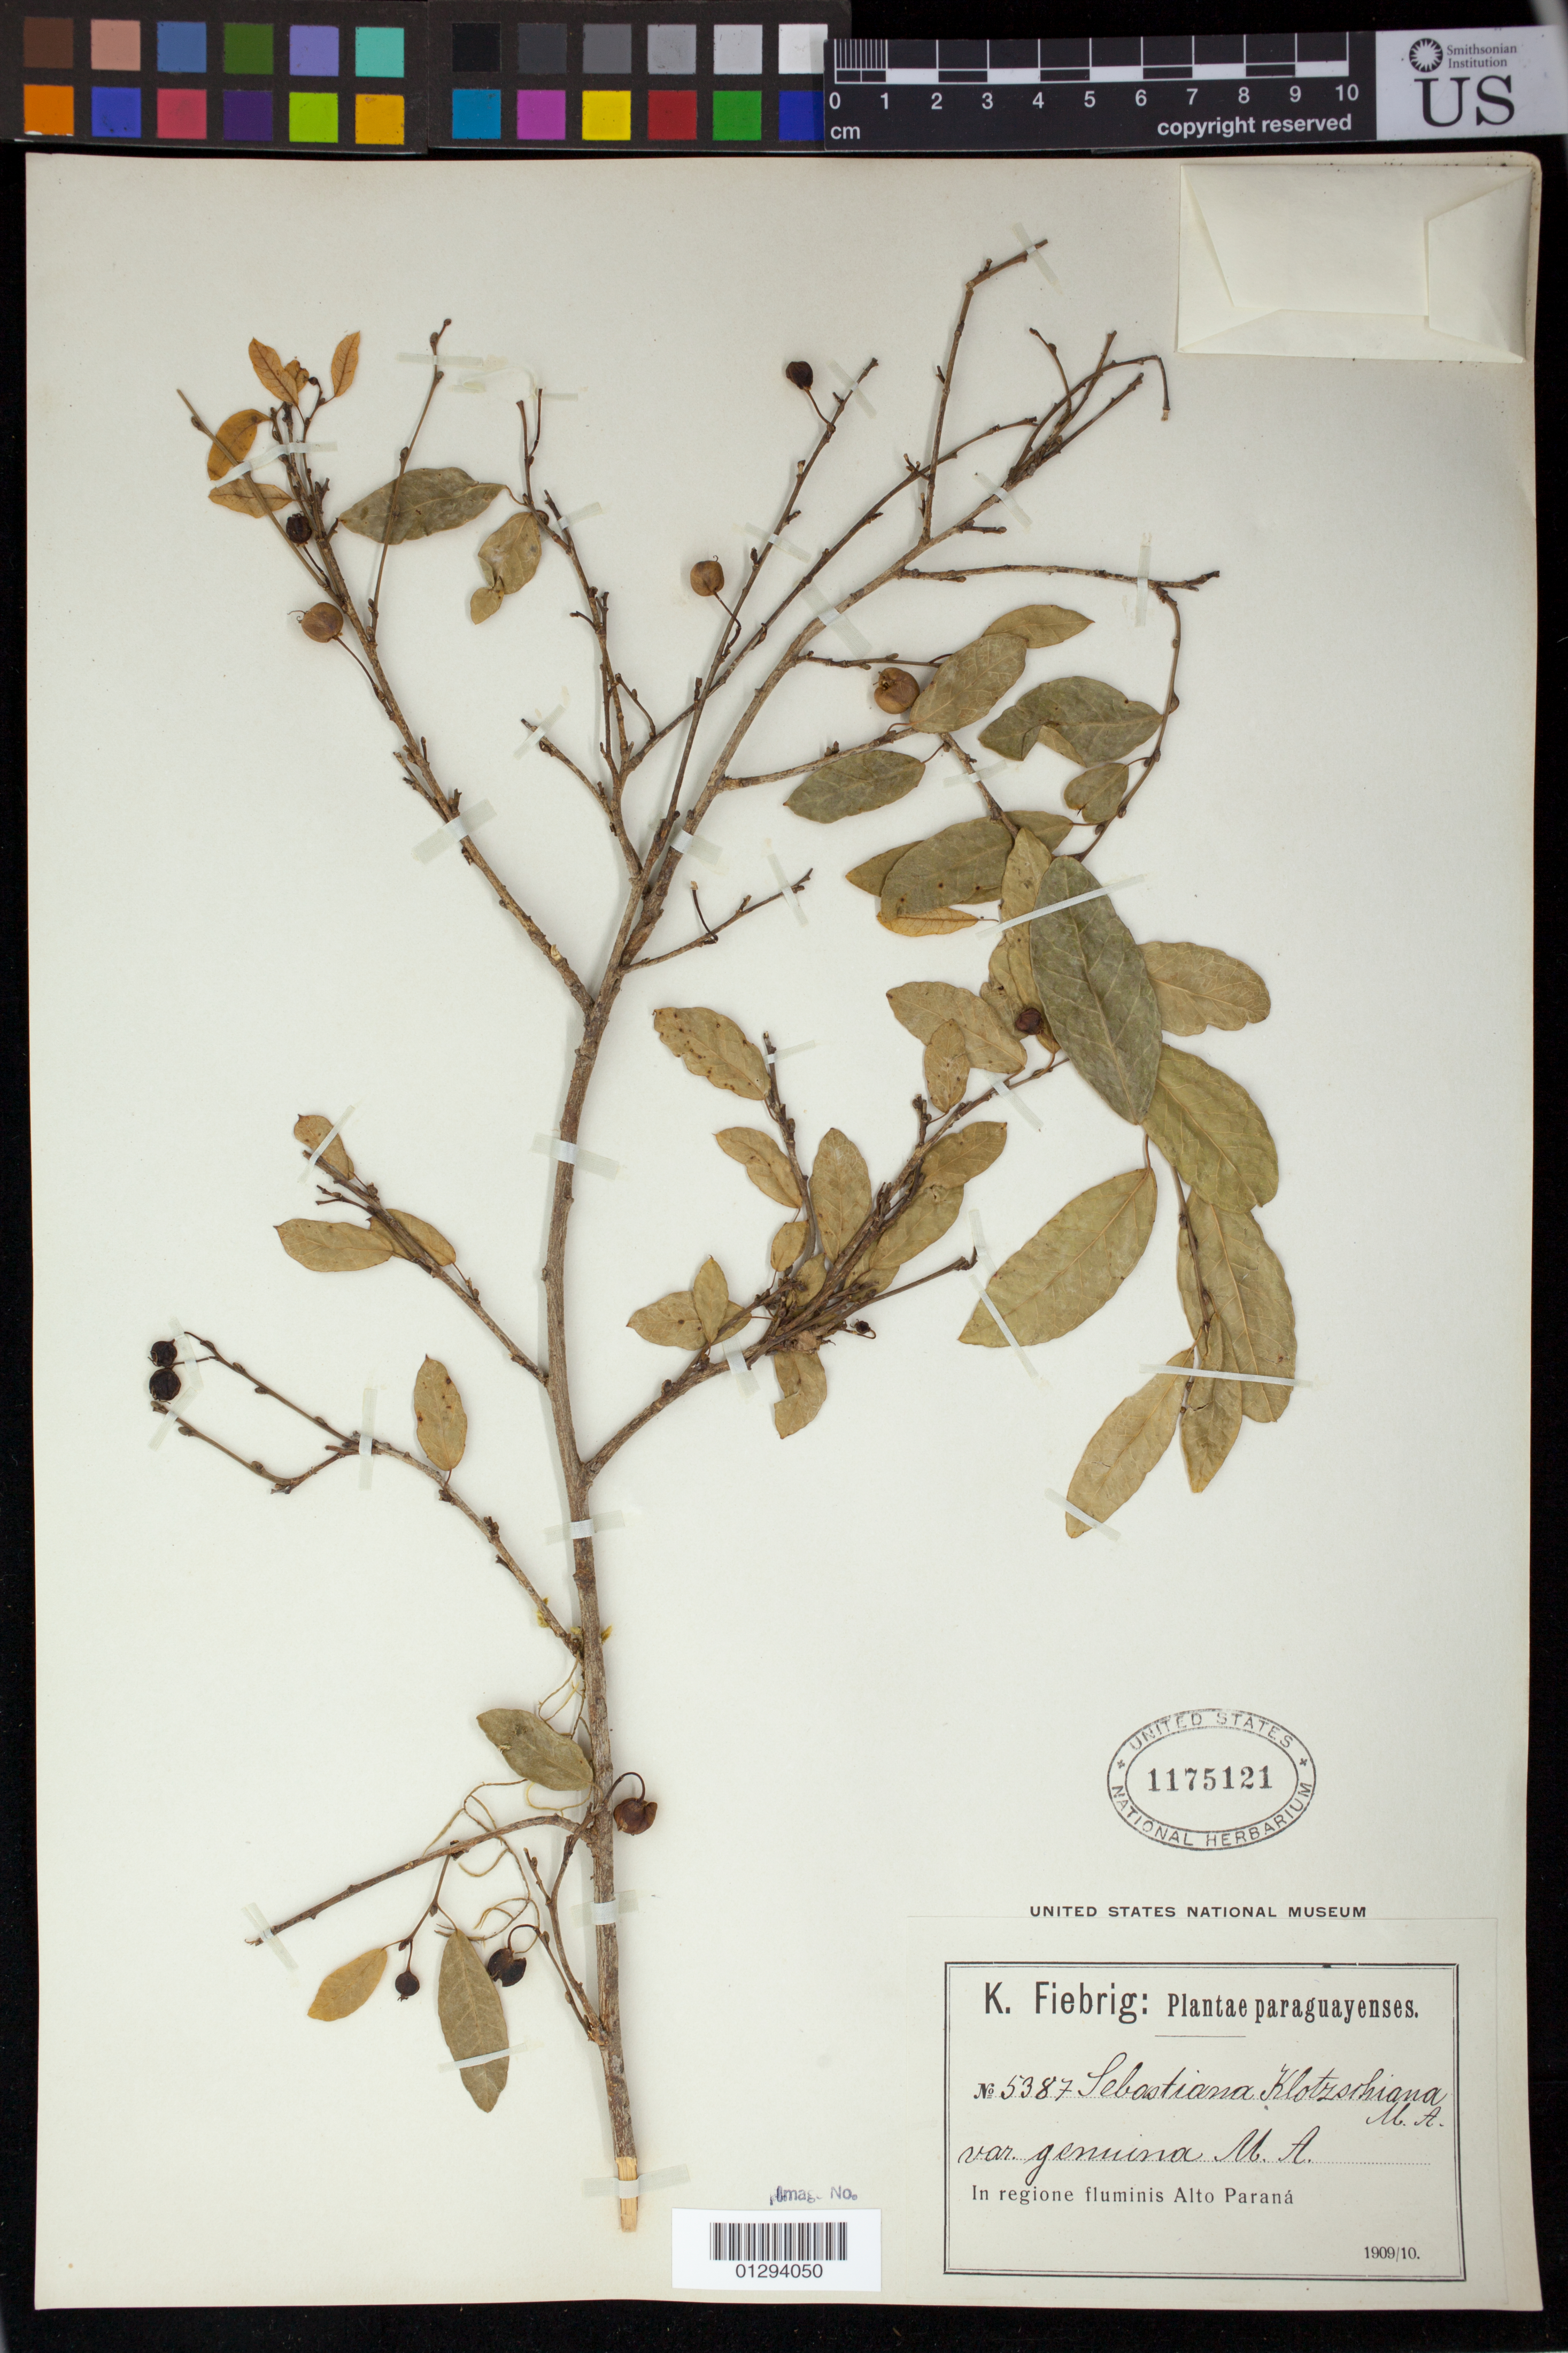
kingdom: Plantae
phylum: Tracheophyta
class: Magnoliopsida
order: Malpighiales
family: Euphorbiaceae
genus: Sebastiania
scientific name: Sebastiania commersoniana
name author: (Baill.) L.B. Sm. & Downs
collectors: K. Fiebrig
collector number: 5387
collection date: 1909/1910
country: Paraguay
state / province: Alto Parana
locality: In regione fulmini Alto Parana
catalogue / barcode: US 1175121